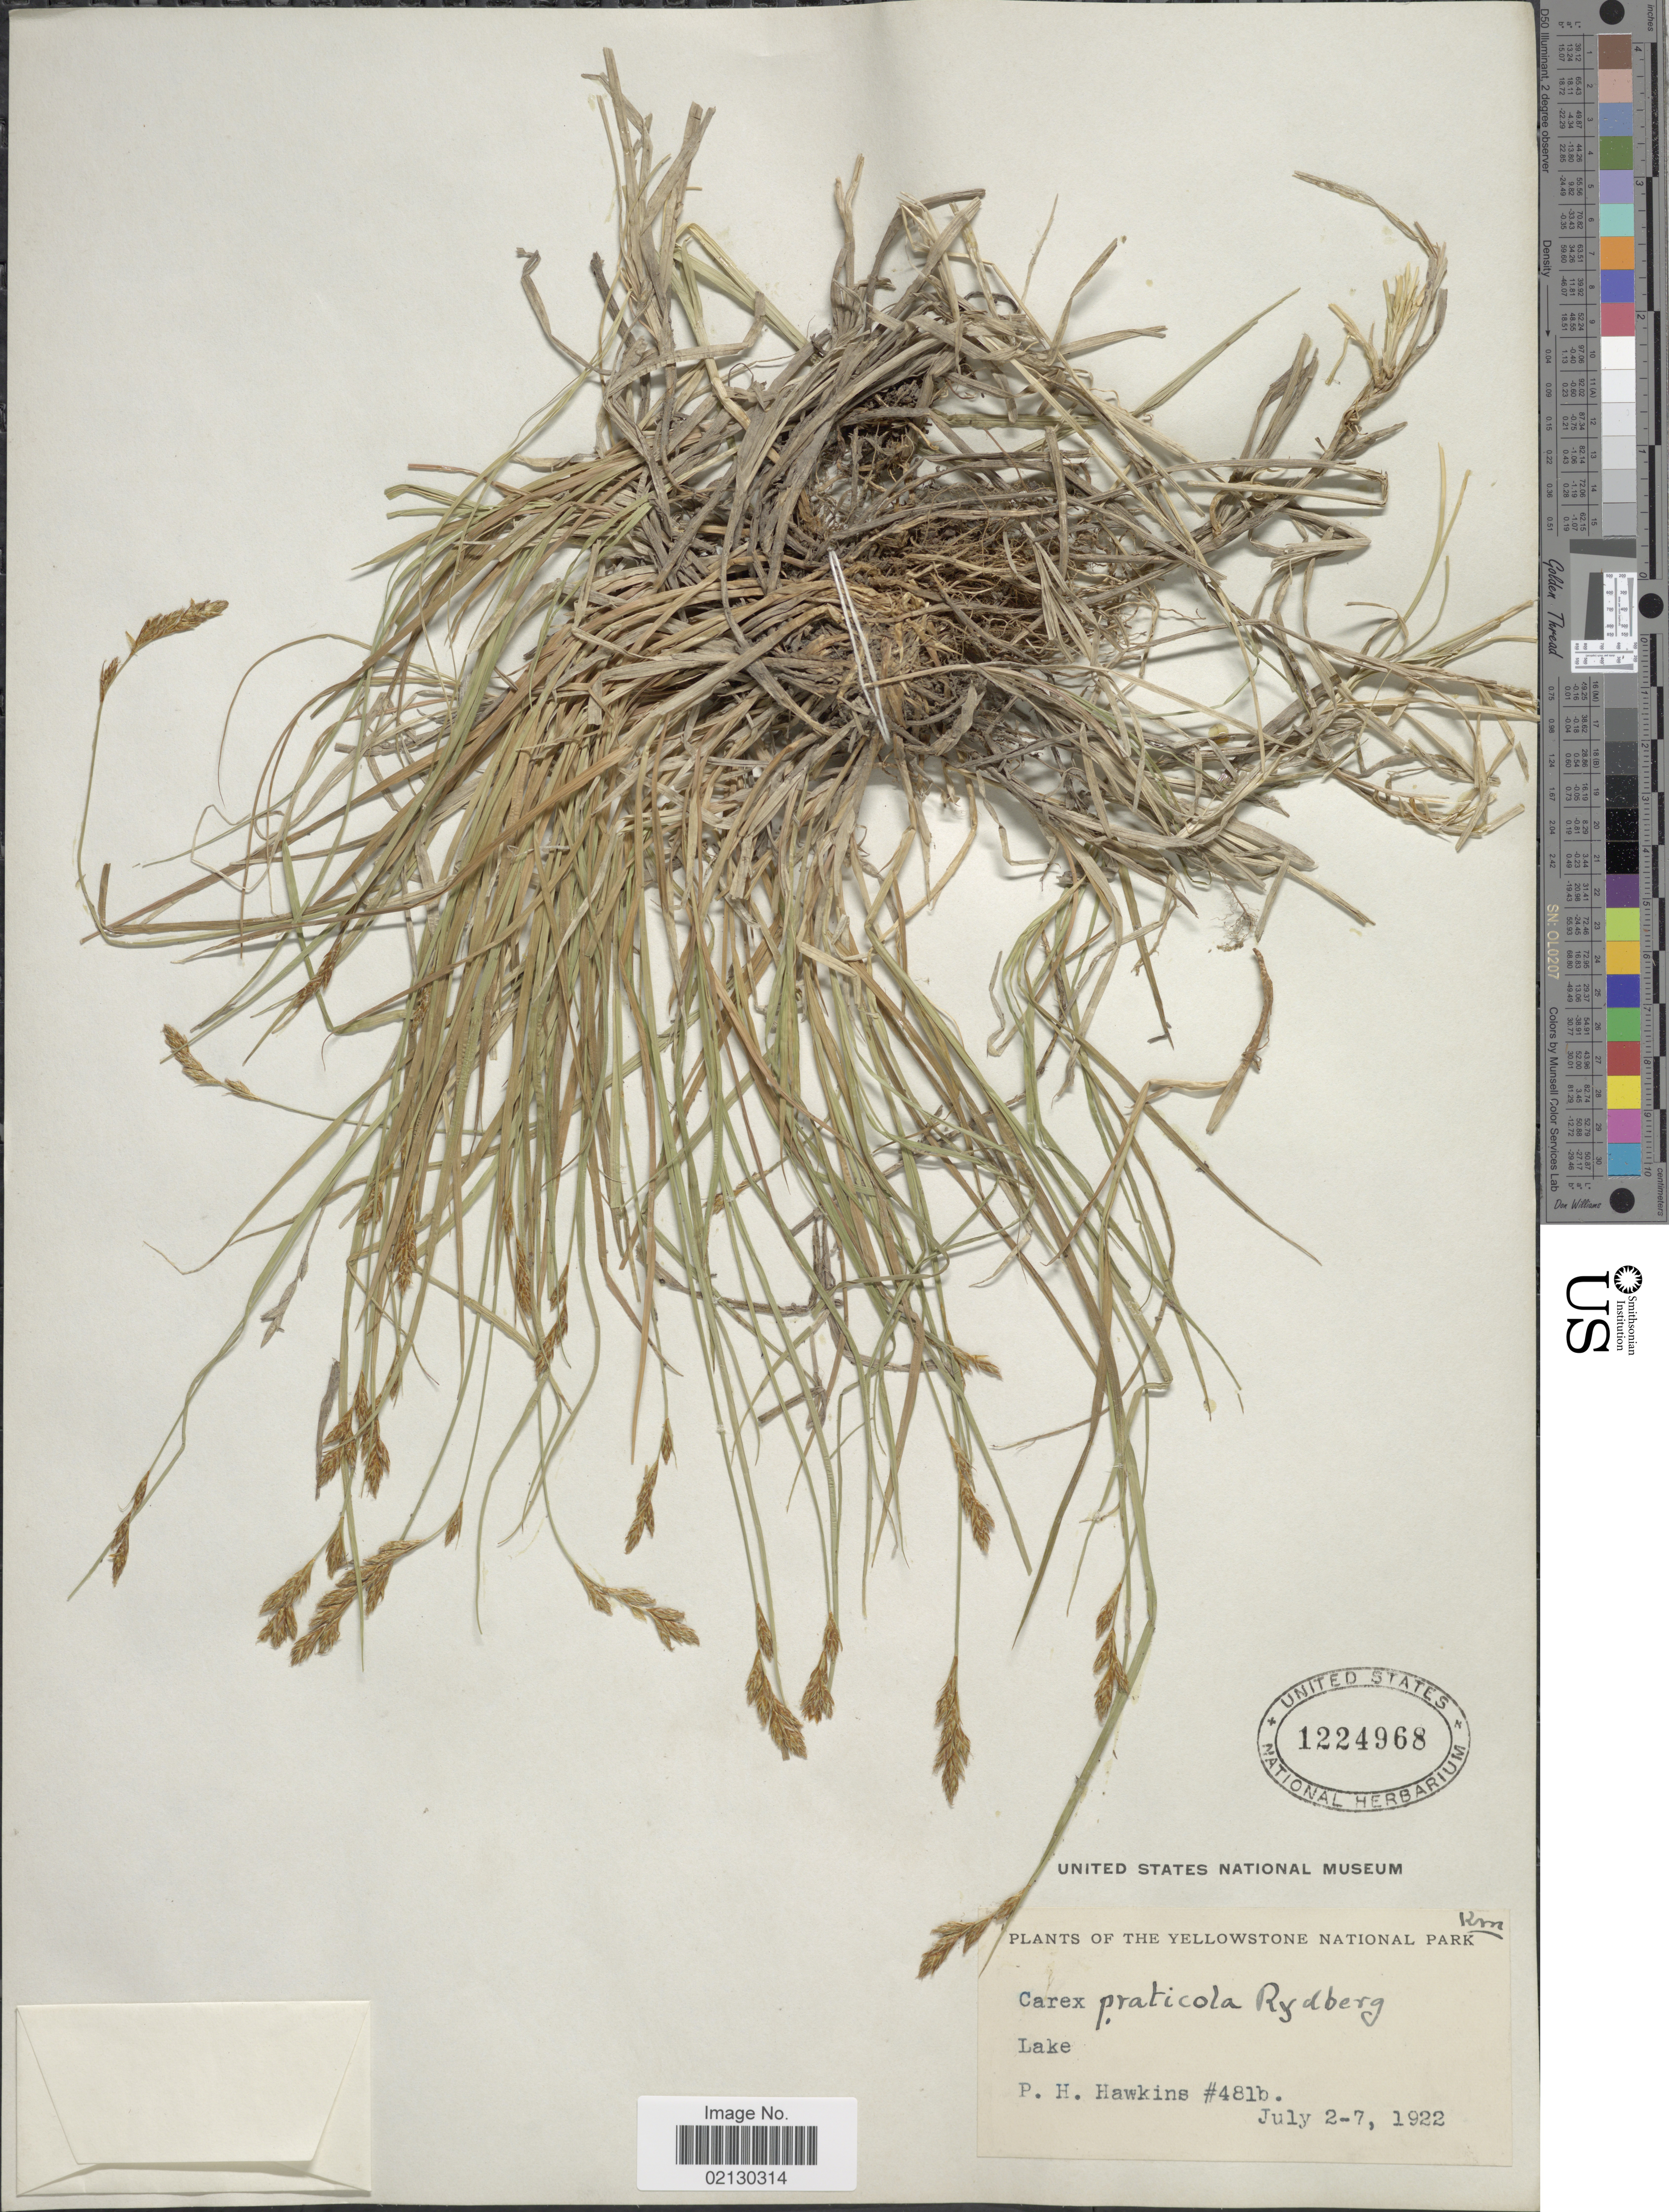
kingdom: Plantae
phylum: Tracheophyta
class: Liliopsida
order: Poales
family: Cyperaceae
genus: Carex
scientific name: Carex praticola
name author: Rydb.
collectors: P. Hawkins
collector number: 481b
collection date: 1922-07-02/1922-07-07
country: United States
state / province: Wyoming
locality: Yellowstone National Park, Lake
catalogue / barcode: US 1224968